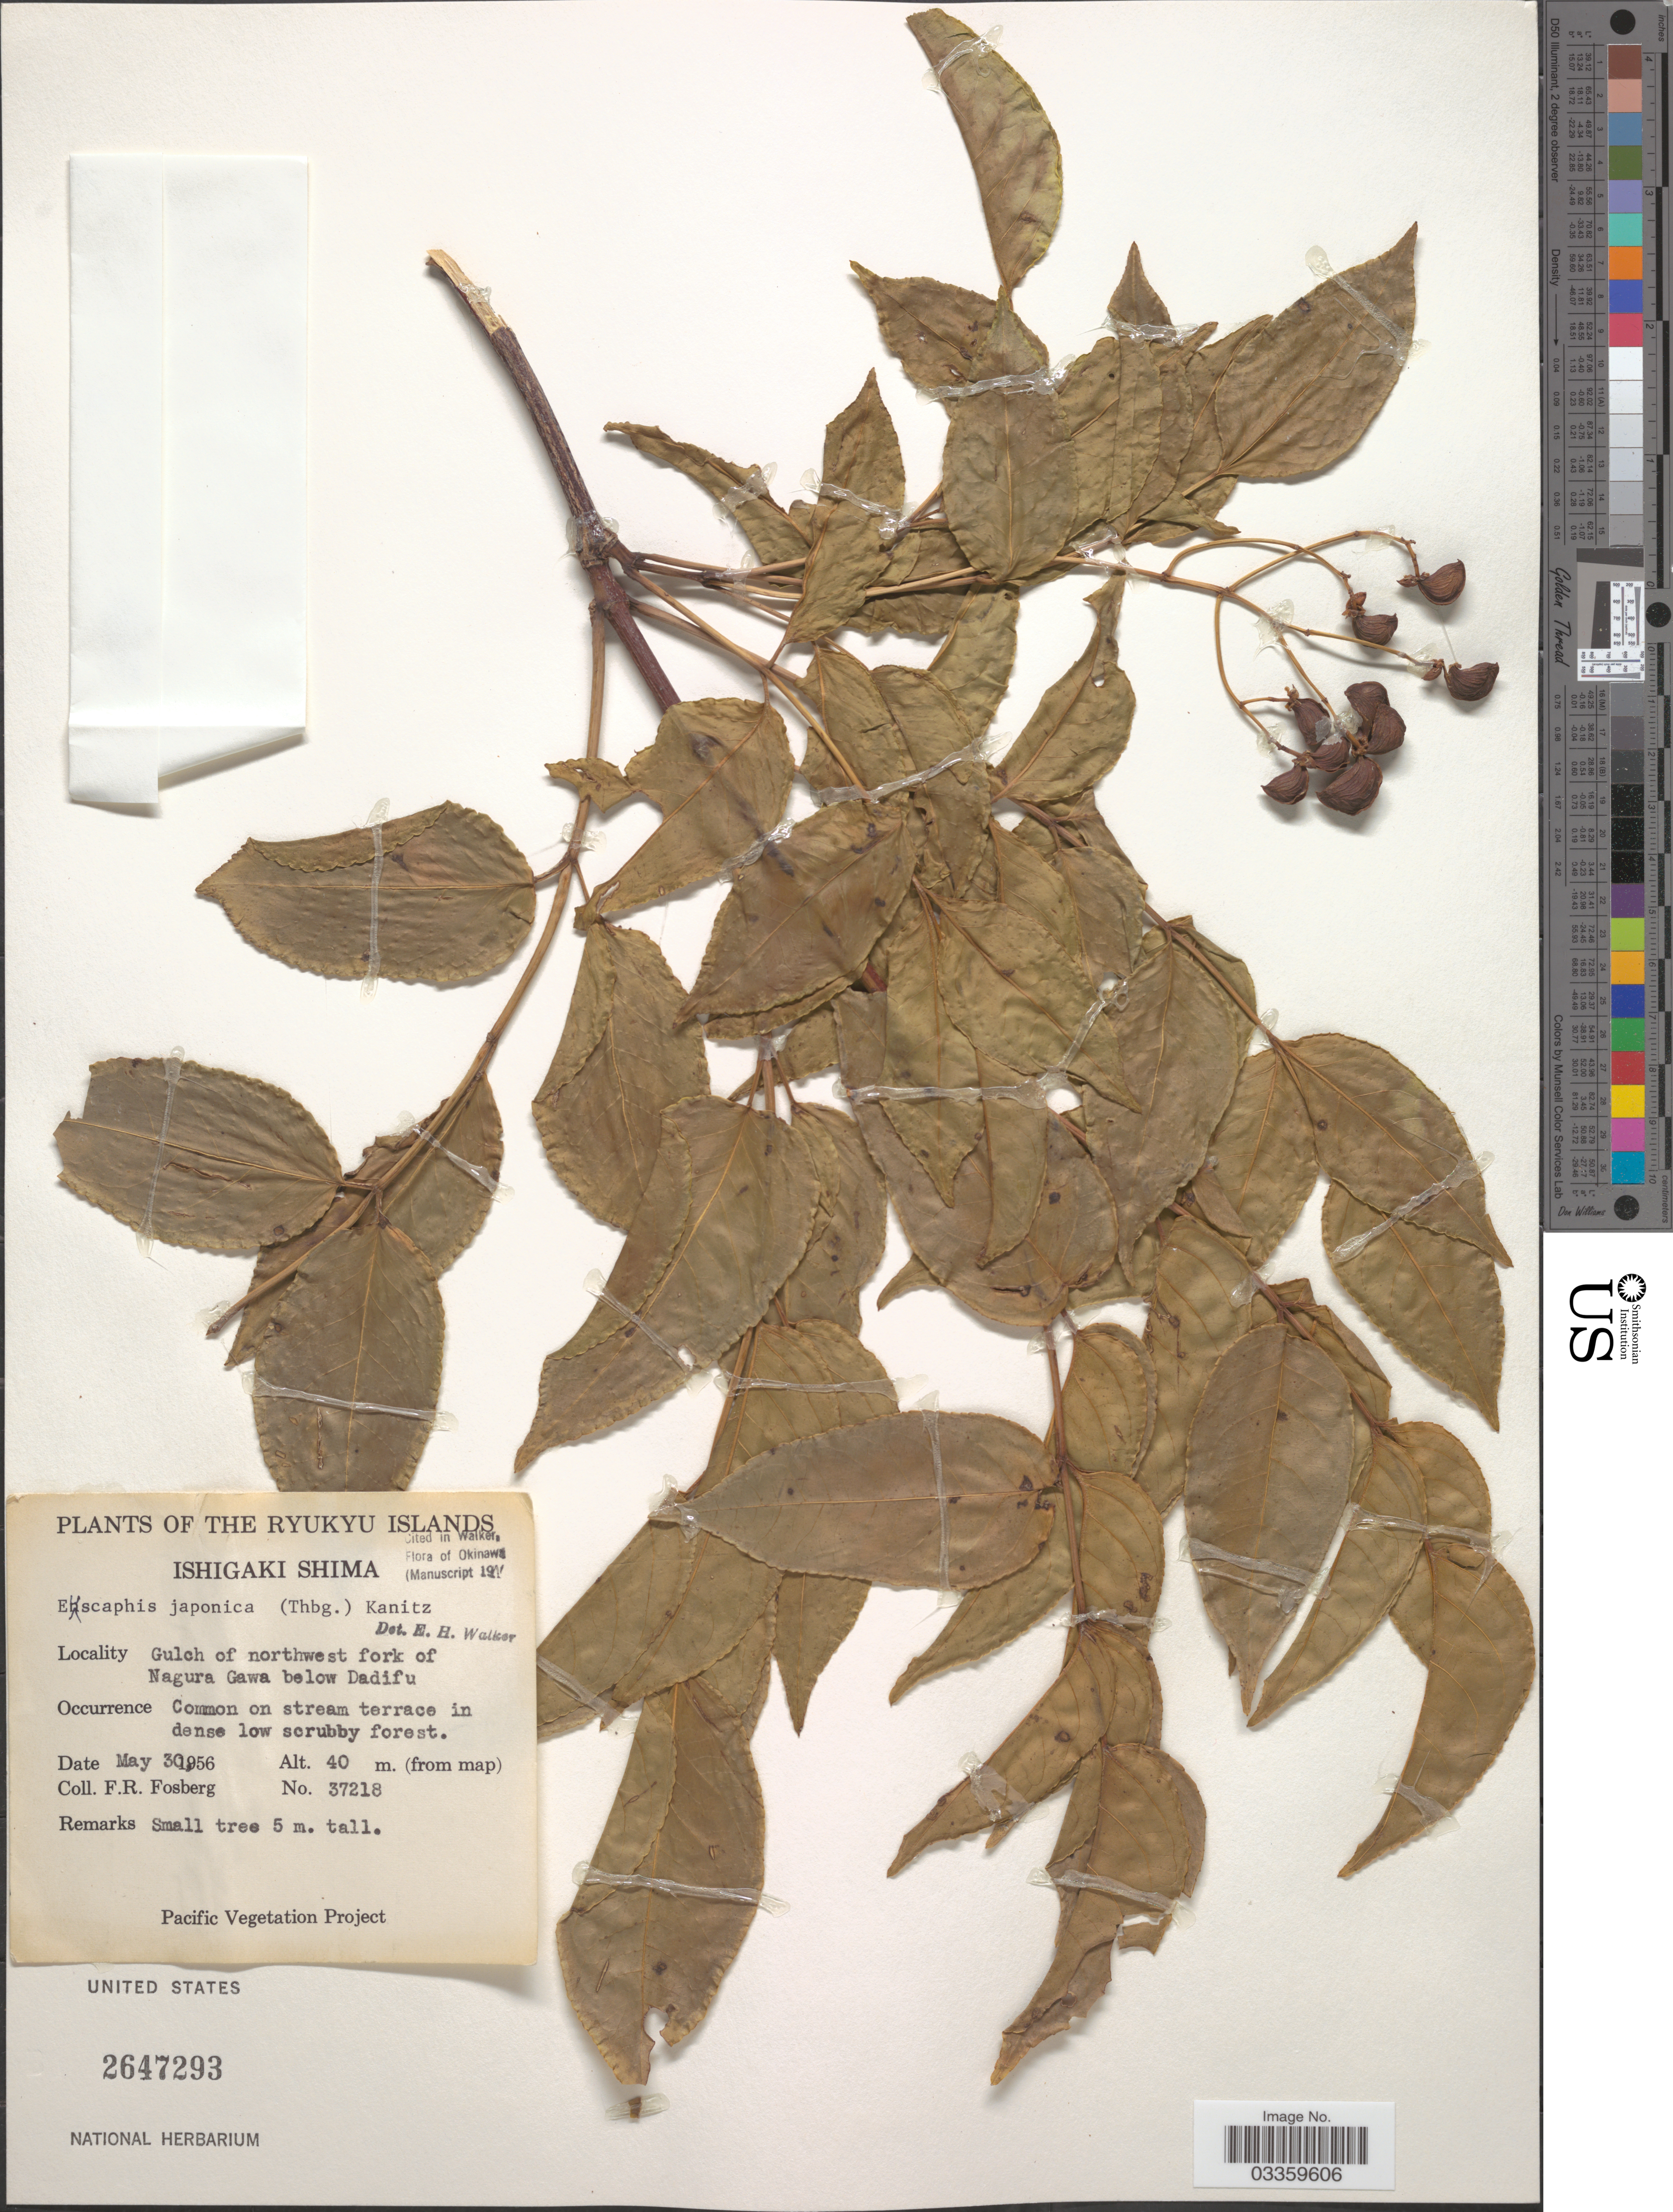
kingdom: Plantae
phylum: Tracheophyta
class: Magnoliopsida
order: Crossosomatales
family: Staphyleaceae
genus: Euscaphis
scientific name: Euscaphis japonica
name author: (Thunb.) Kanitz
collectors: F. R. Fosberg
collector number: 37218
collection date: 1956-05-30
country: Japan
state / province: Okinawa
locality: The Ryukyu Islands, Ishigaki Shima, Gulch of northwest fork of Nagura Gawa below Dadifu.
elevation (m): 40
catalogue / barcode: US 2647293